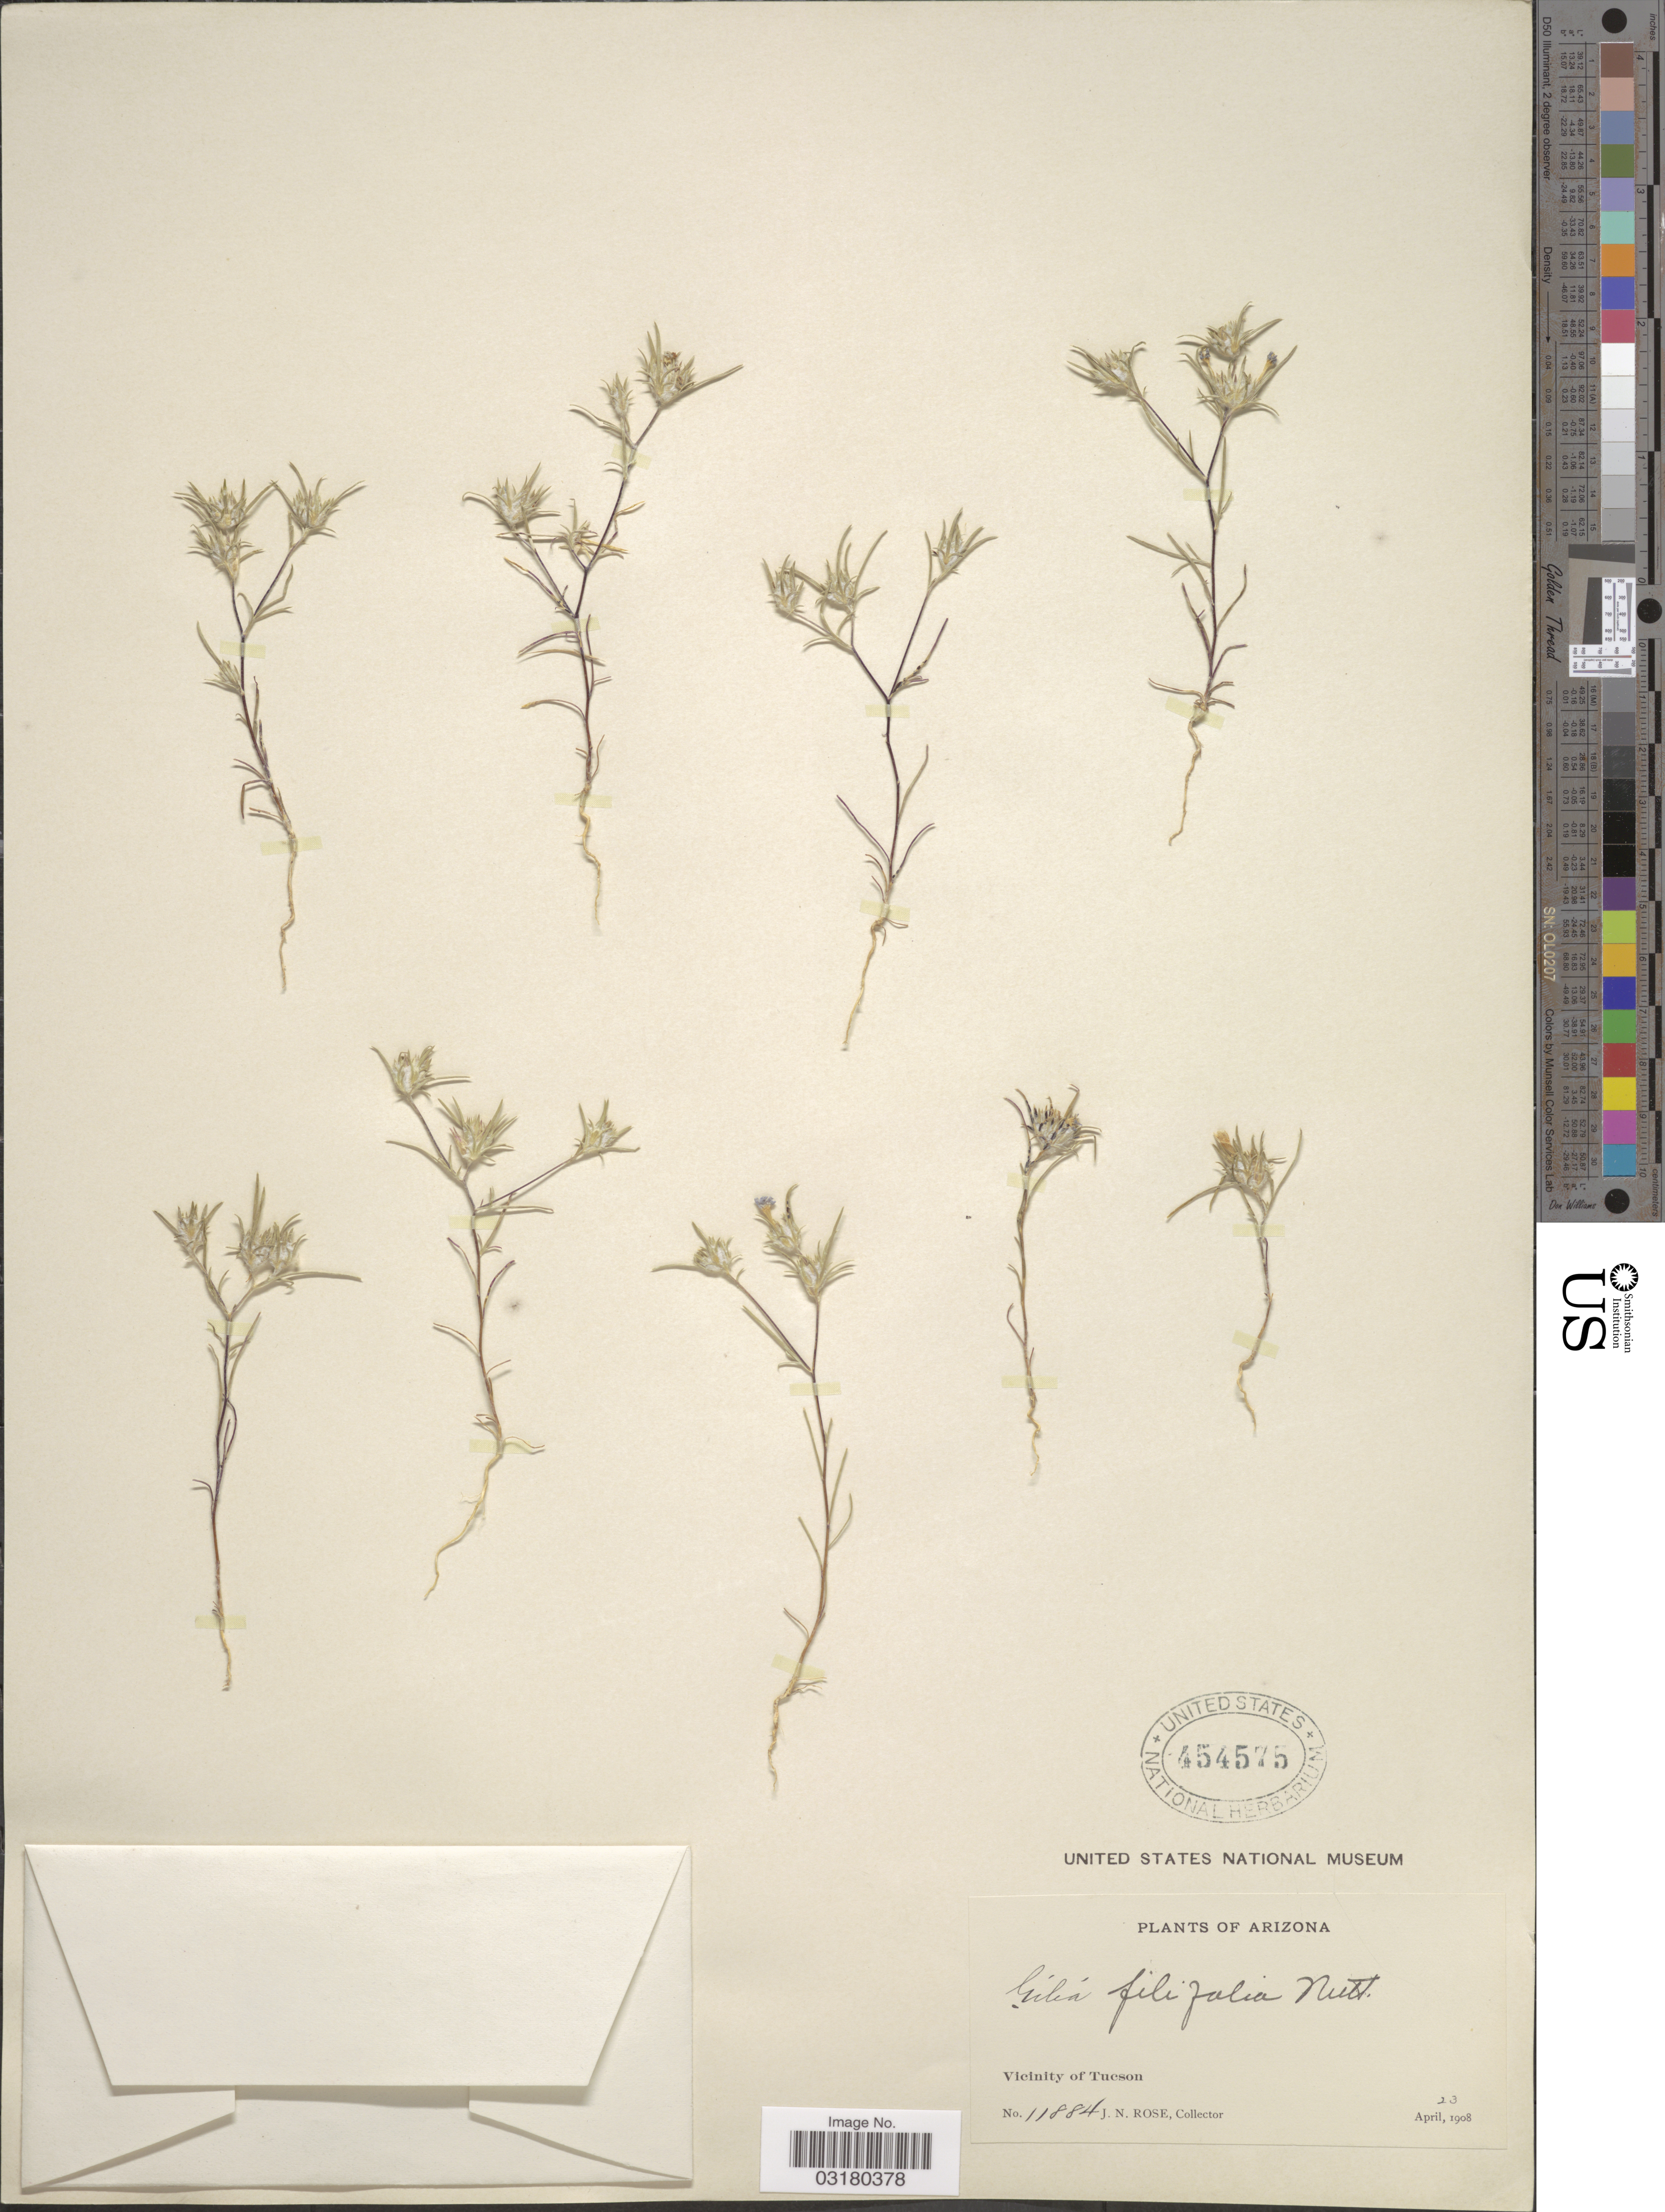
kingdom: Plantae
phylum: Tracheophyta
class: Magnoliopsida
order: Ericales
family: Polemoniaceae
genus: Eriastrum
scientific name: Eriastrum filifolium (Nutt.) Wooton & Standl.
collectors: J. N. Rose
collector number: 11884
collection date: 1908-04-23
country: United States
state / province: Arizona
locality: Vicinity of Tucson.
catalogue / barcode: US 454575